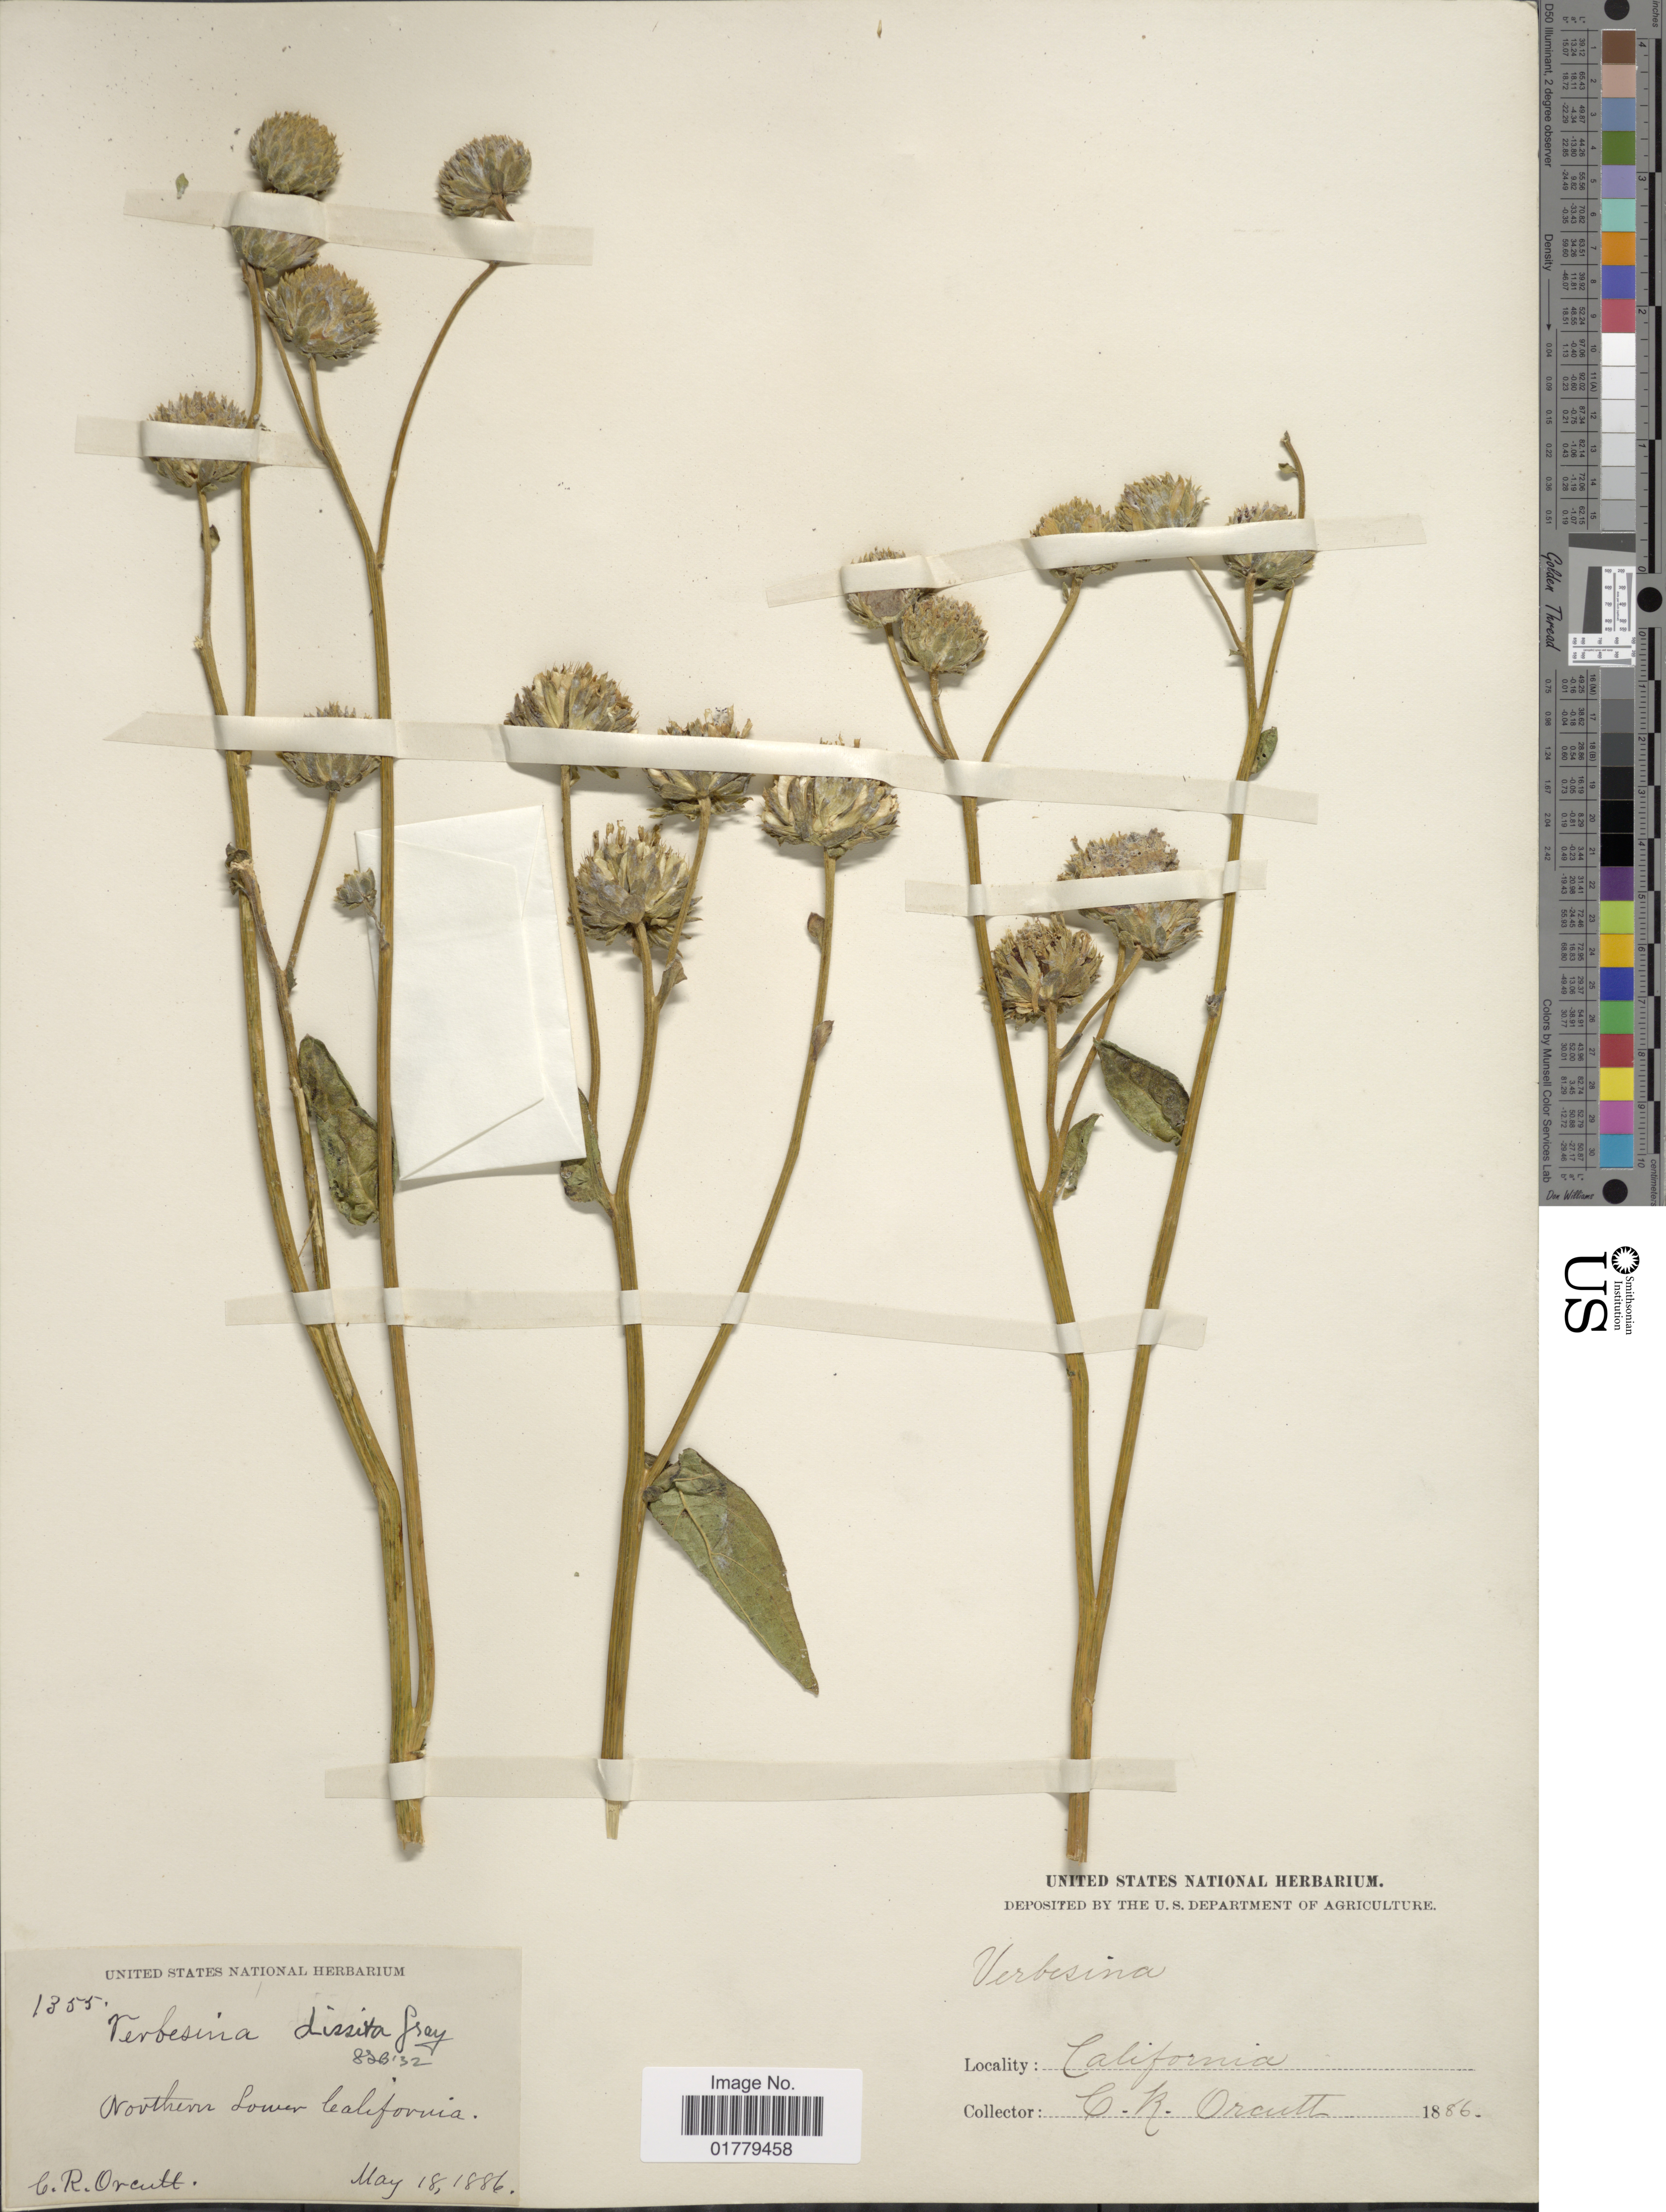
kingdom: Plantae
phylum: Tracheophyta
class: Magnoliopsida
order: Asterales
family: Asteraceae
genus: Verbesina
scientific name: Verbesina dissita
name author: A. Gray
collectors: C. R. Orcutt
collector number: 1355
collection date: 1886-05-18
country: Mexico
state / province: Baja California Sur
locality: Northern Lower California